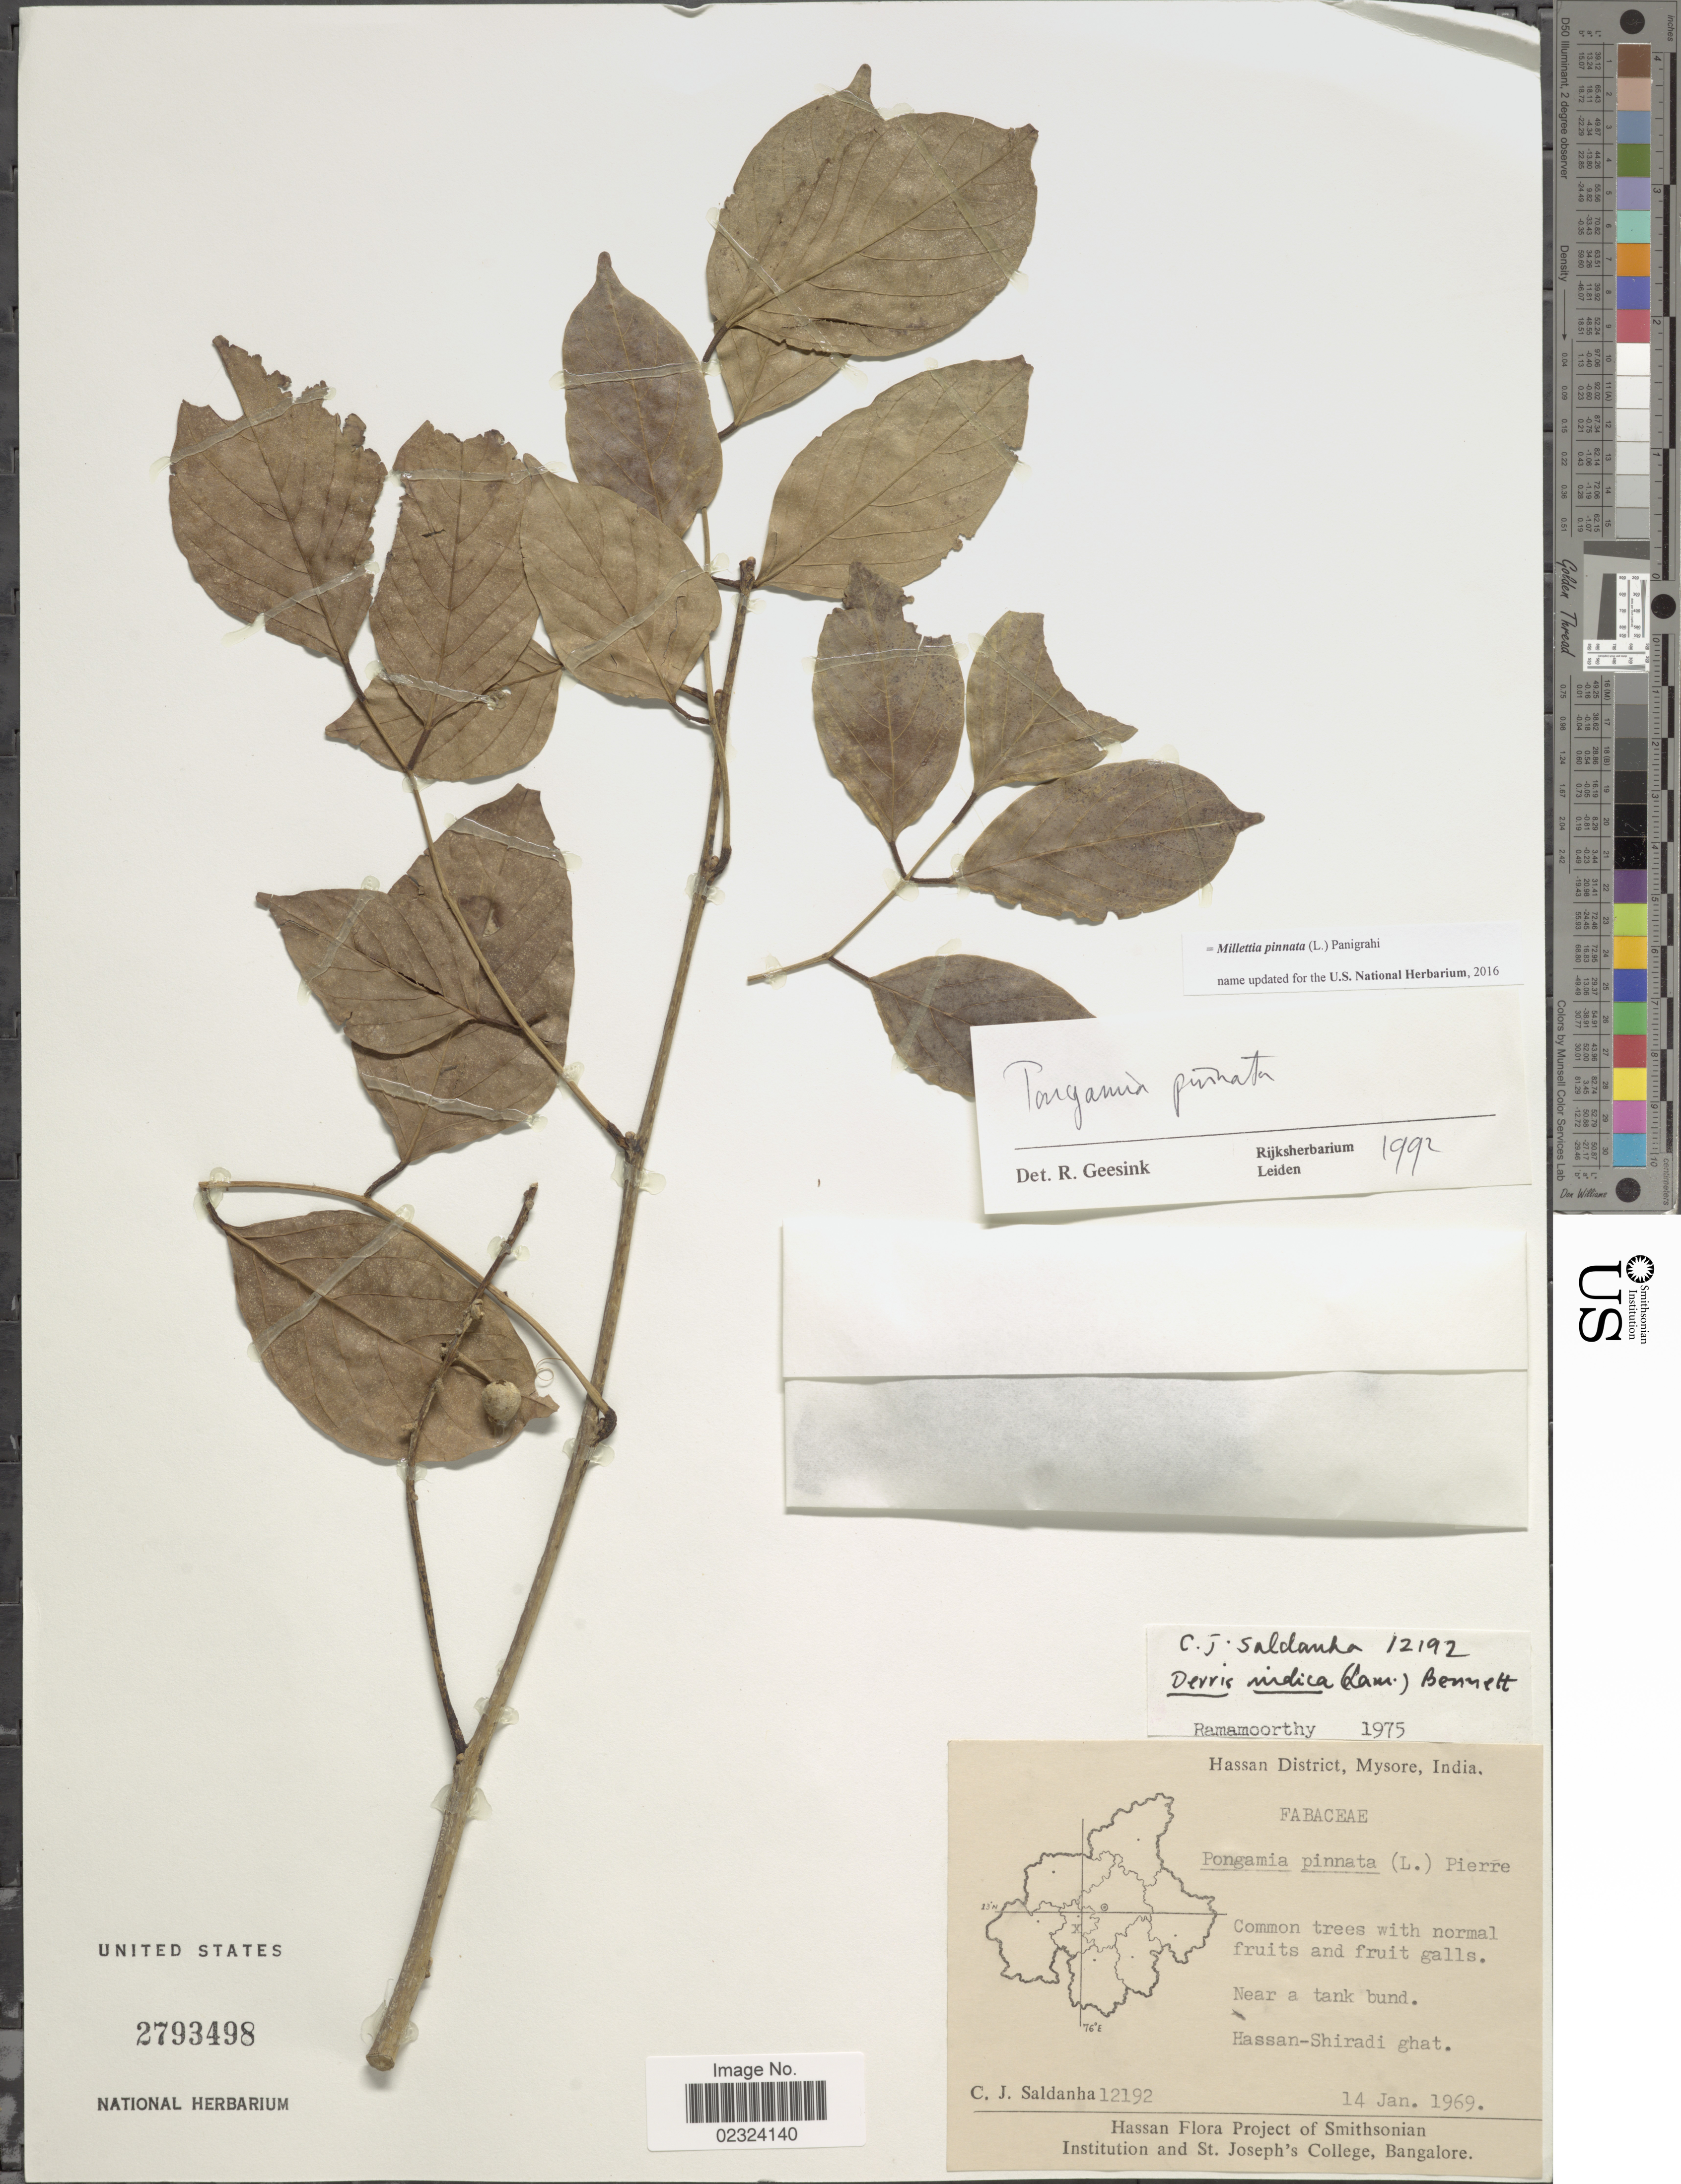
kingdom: Plantae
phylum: Tracheophyta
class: Magnoliopsida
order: Fabales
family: Fabaceae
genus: Millettia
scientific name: Millettia pinnata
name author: (L.) Panigrahi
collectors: C. J. Saldanha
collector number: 12192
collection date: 1969-01-14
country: India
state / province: Karnataka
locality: Hassan District, Mysore. Near a tank bund. Hassan-Shiradi ghat.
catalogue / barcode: US 2793498